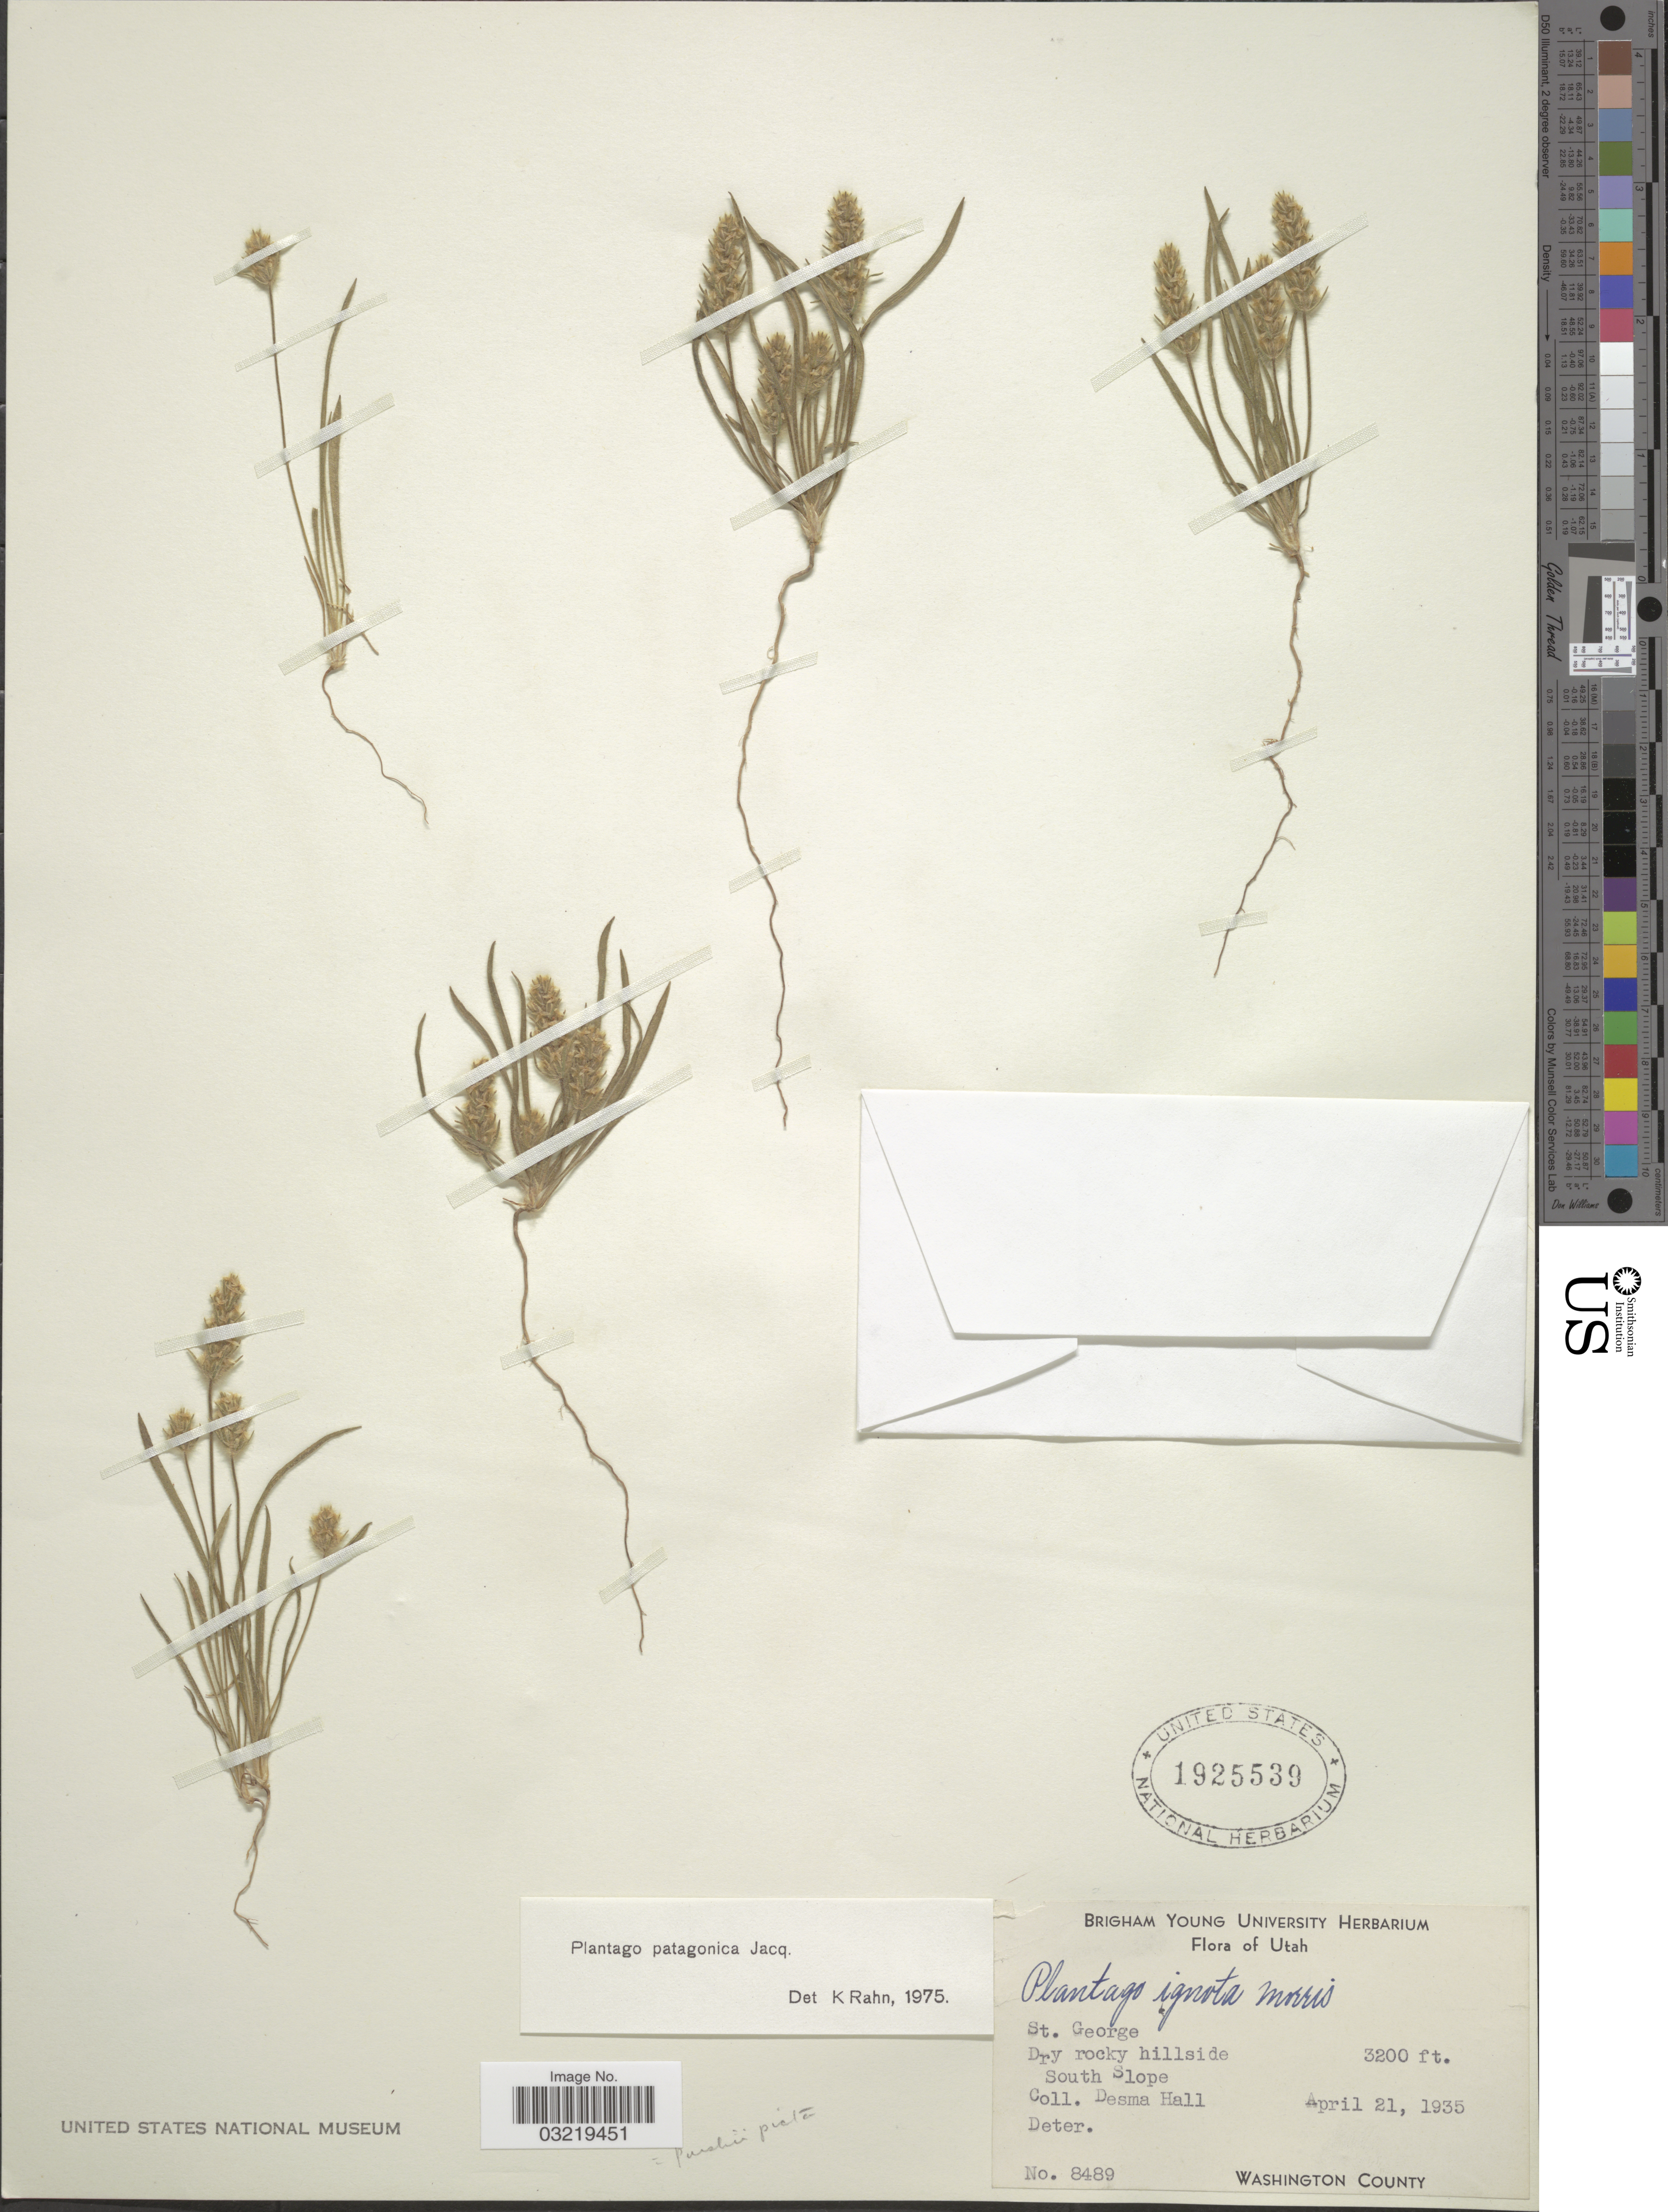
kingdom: Plantae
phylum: Tracheophyta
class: Magnoliopsida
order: Lamiales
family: Plantaginaceae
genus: Plantago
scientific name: Plantago patagonica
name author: Jacq.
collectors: D. Hall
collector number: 8489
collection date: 1935-04-21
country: United States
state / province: Utah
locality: St. George. South Slope.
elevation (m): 975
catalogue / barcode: US 1925539